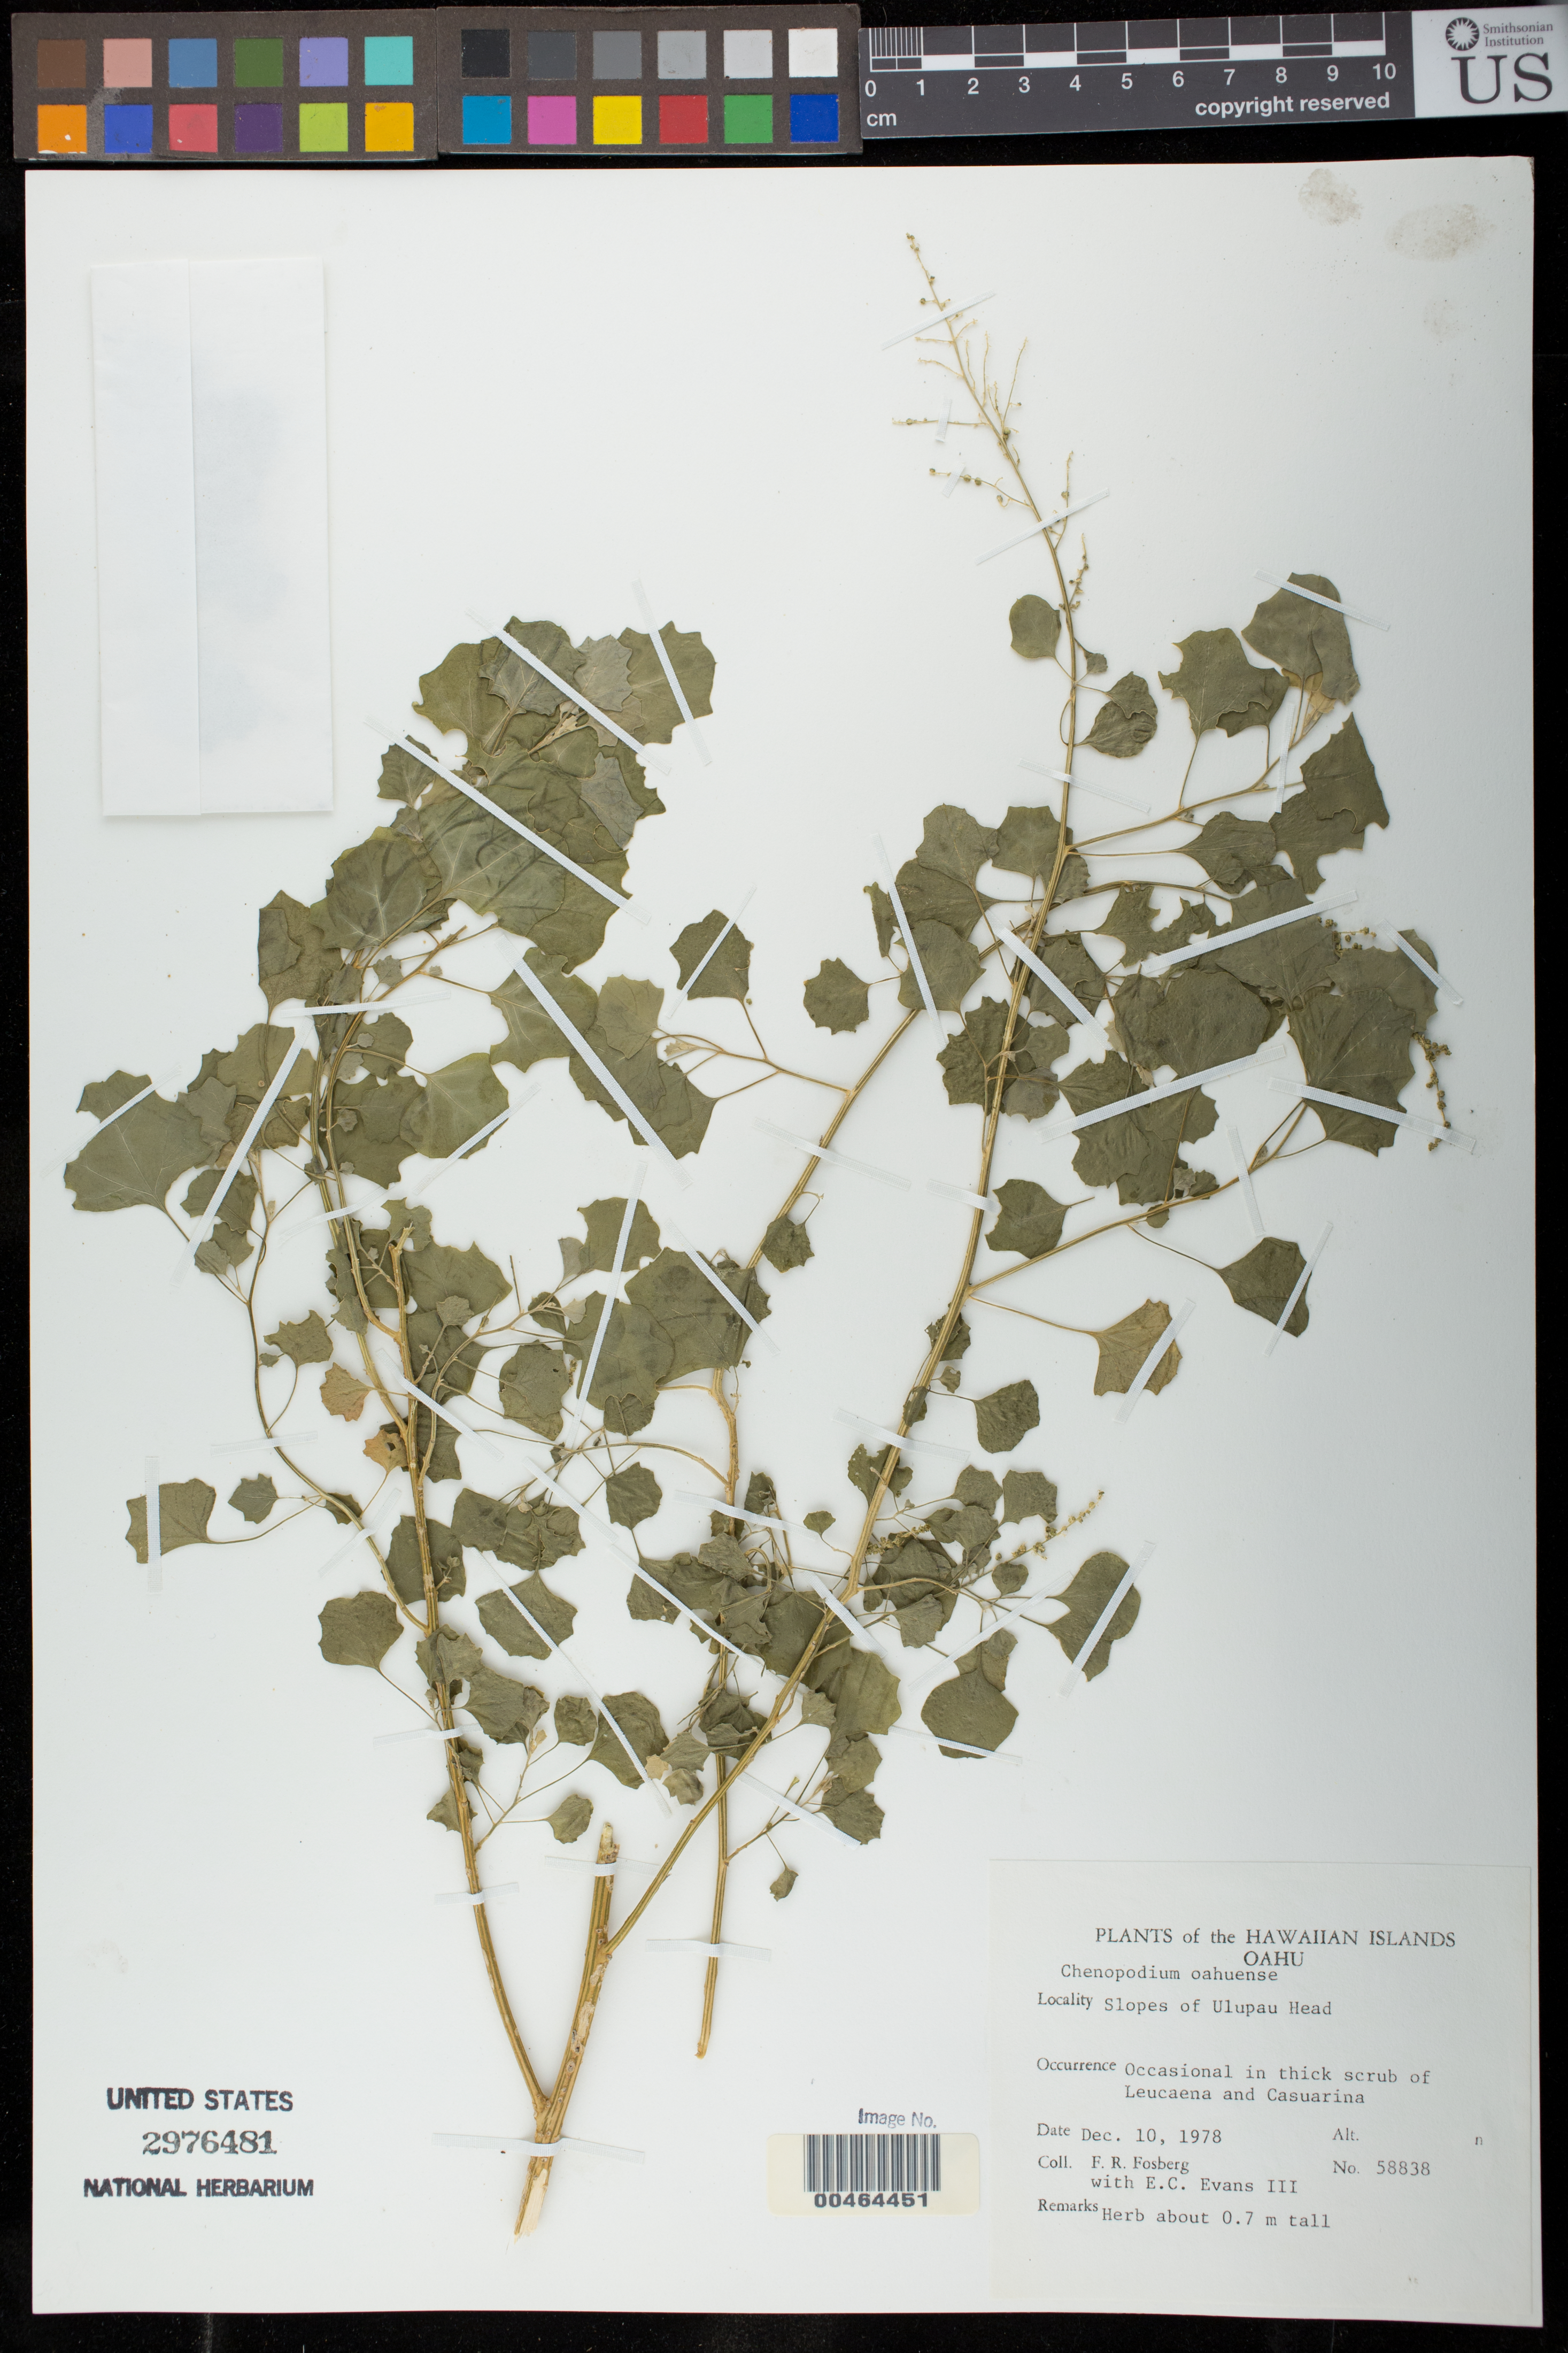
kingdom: Plantae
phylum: Tracheophyta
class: Magnoliopsida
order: Caryophyllales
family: Amaranthaceae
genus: Chenopodium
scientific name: Chenopodium oahuense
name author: (Meyen) Aellen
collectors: F. R. Fosberg & E. C. Evans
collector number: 58838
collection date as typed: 10 Dec 1978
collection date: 1978-12-10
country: United States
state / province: Hawaii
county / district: Honolulu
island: Oahu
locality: Slopes of Ulupau Head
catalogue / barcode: US 2976481